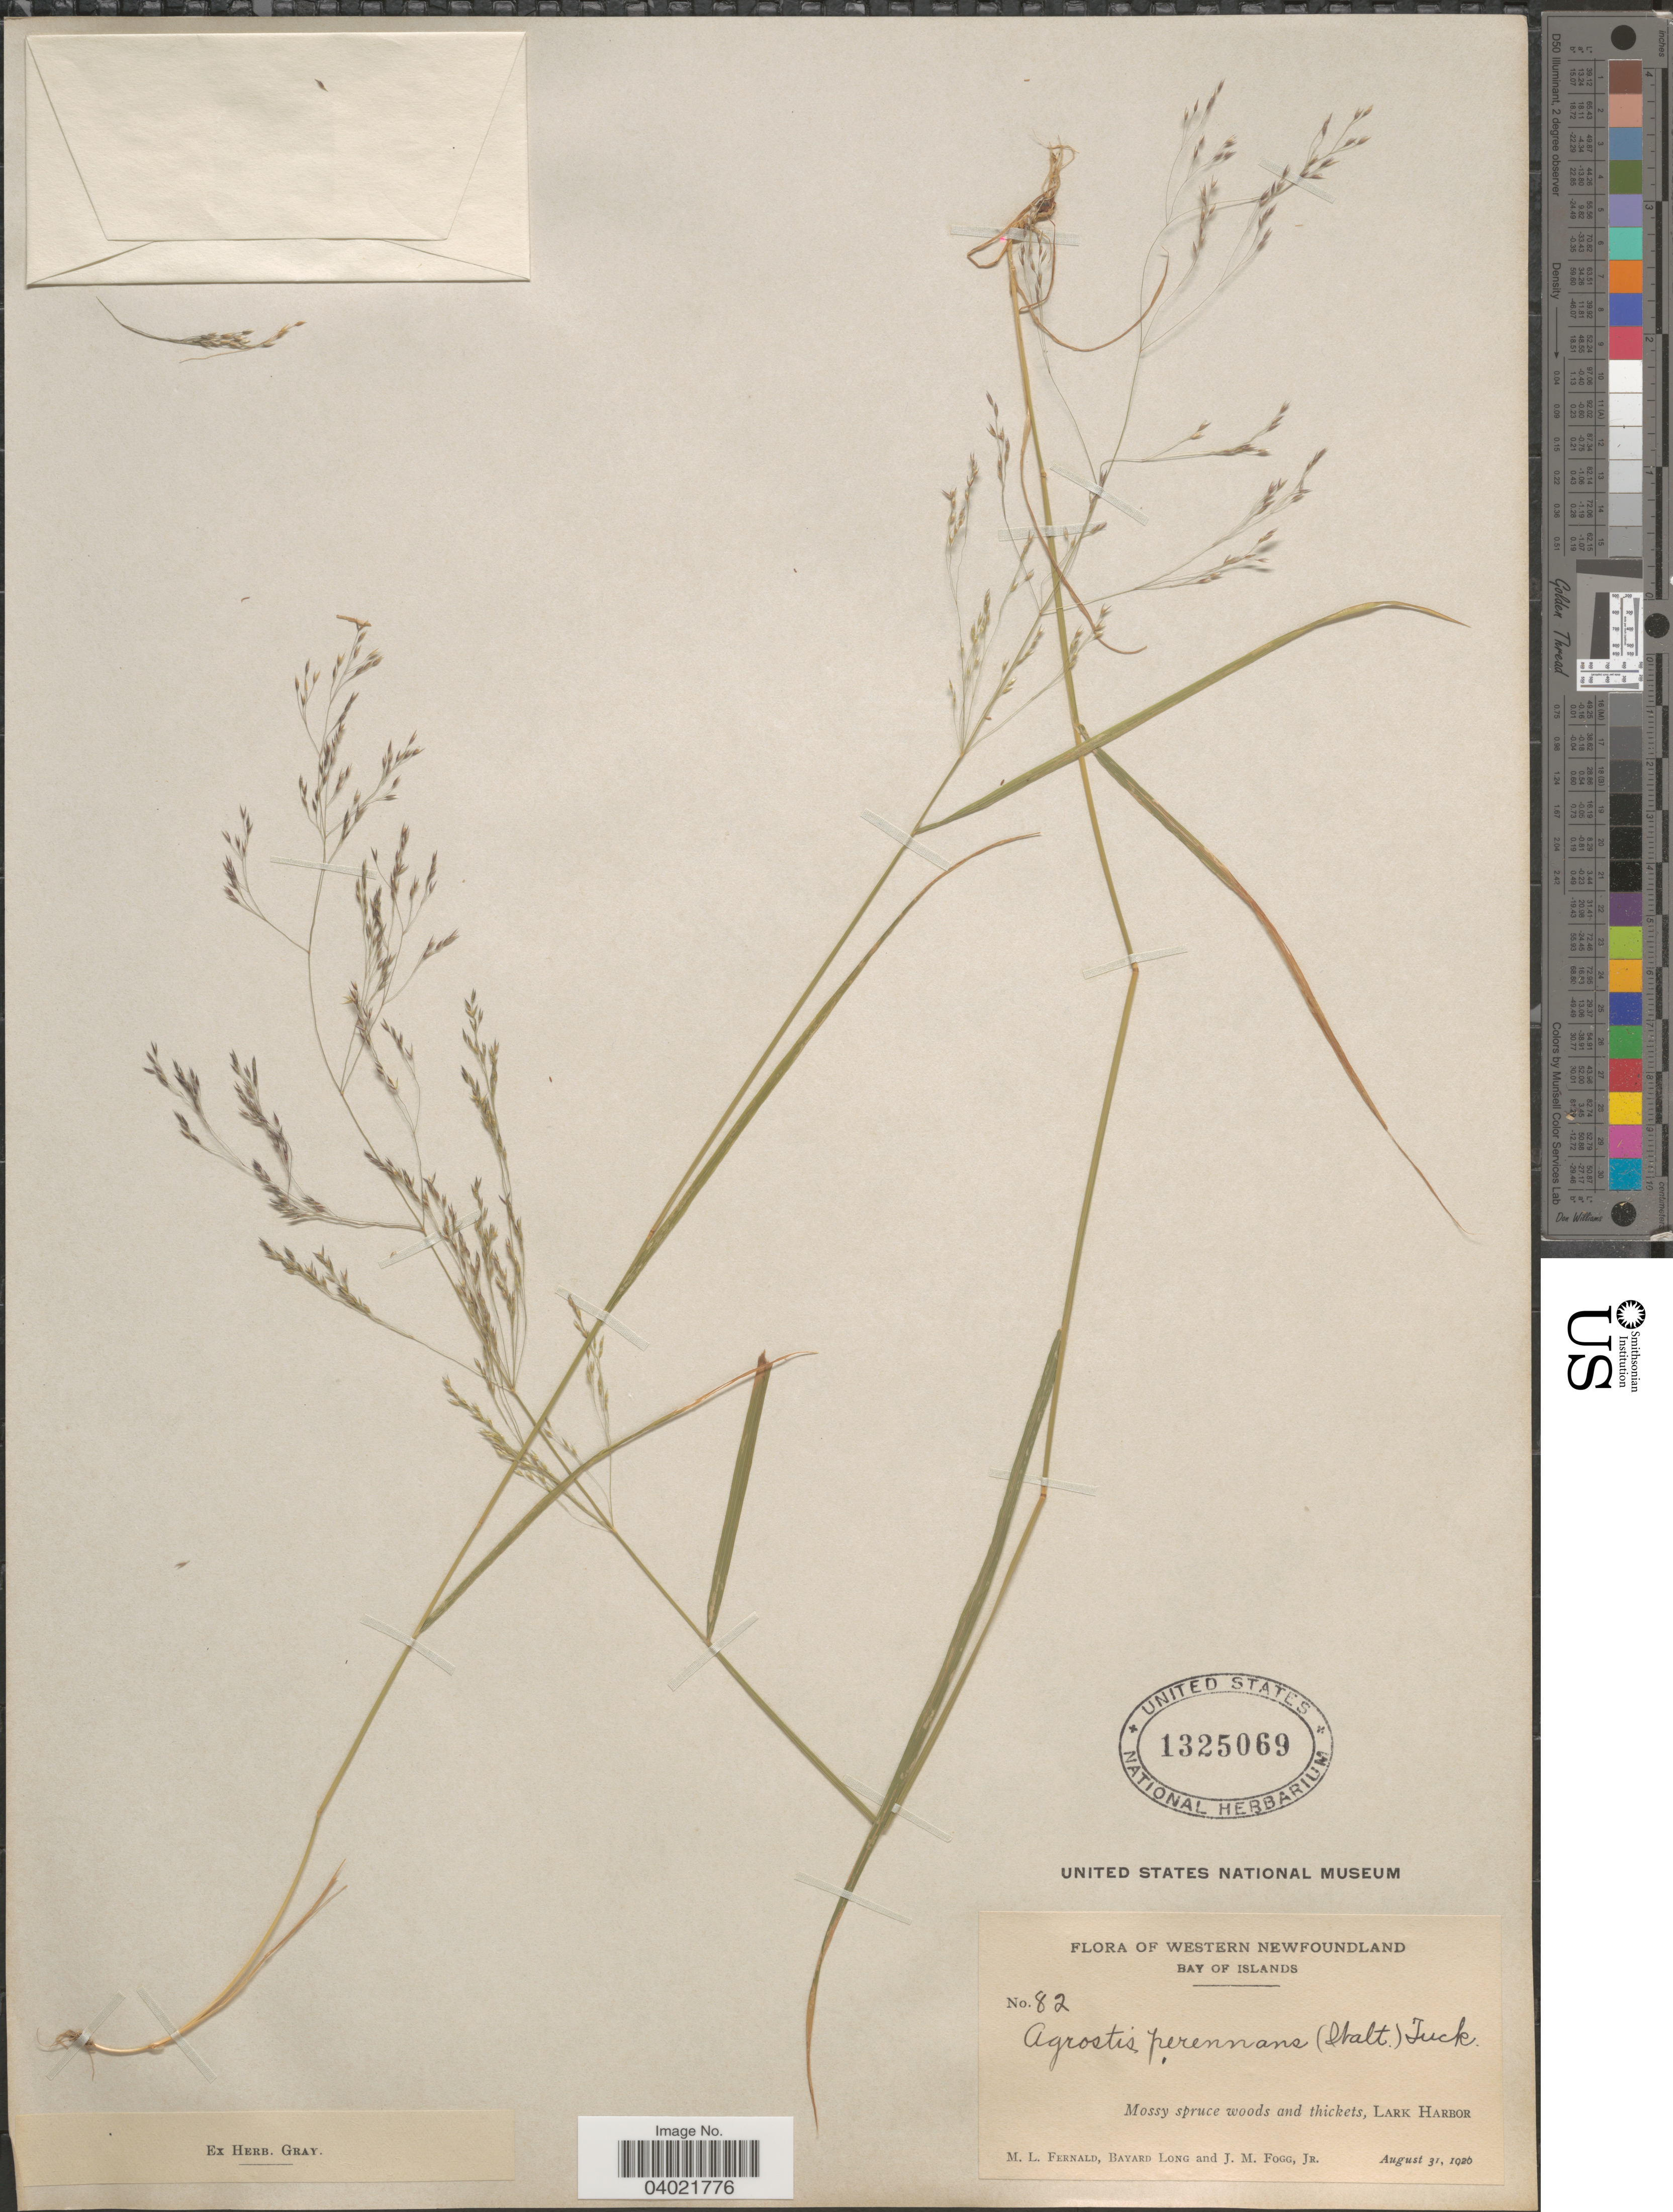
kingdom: Plantae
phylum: Tracheophyta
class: Liliopsida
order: Poales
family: Poaceae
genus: Agrostis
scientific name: Agrostis perennans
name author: (Walter) Tuck.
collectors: M. L. Fernald, B. Long & J. Fogg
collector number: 82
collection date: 1926-08-31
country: Canada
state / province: Newfoundland and Labrador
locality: Western Newfoundland. Bay of Islands. Lark Harbor.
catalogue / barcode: US 1325069